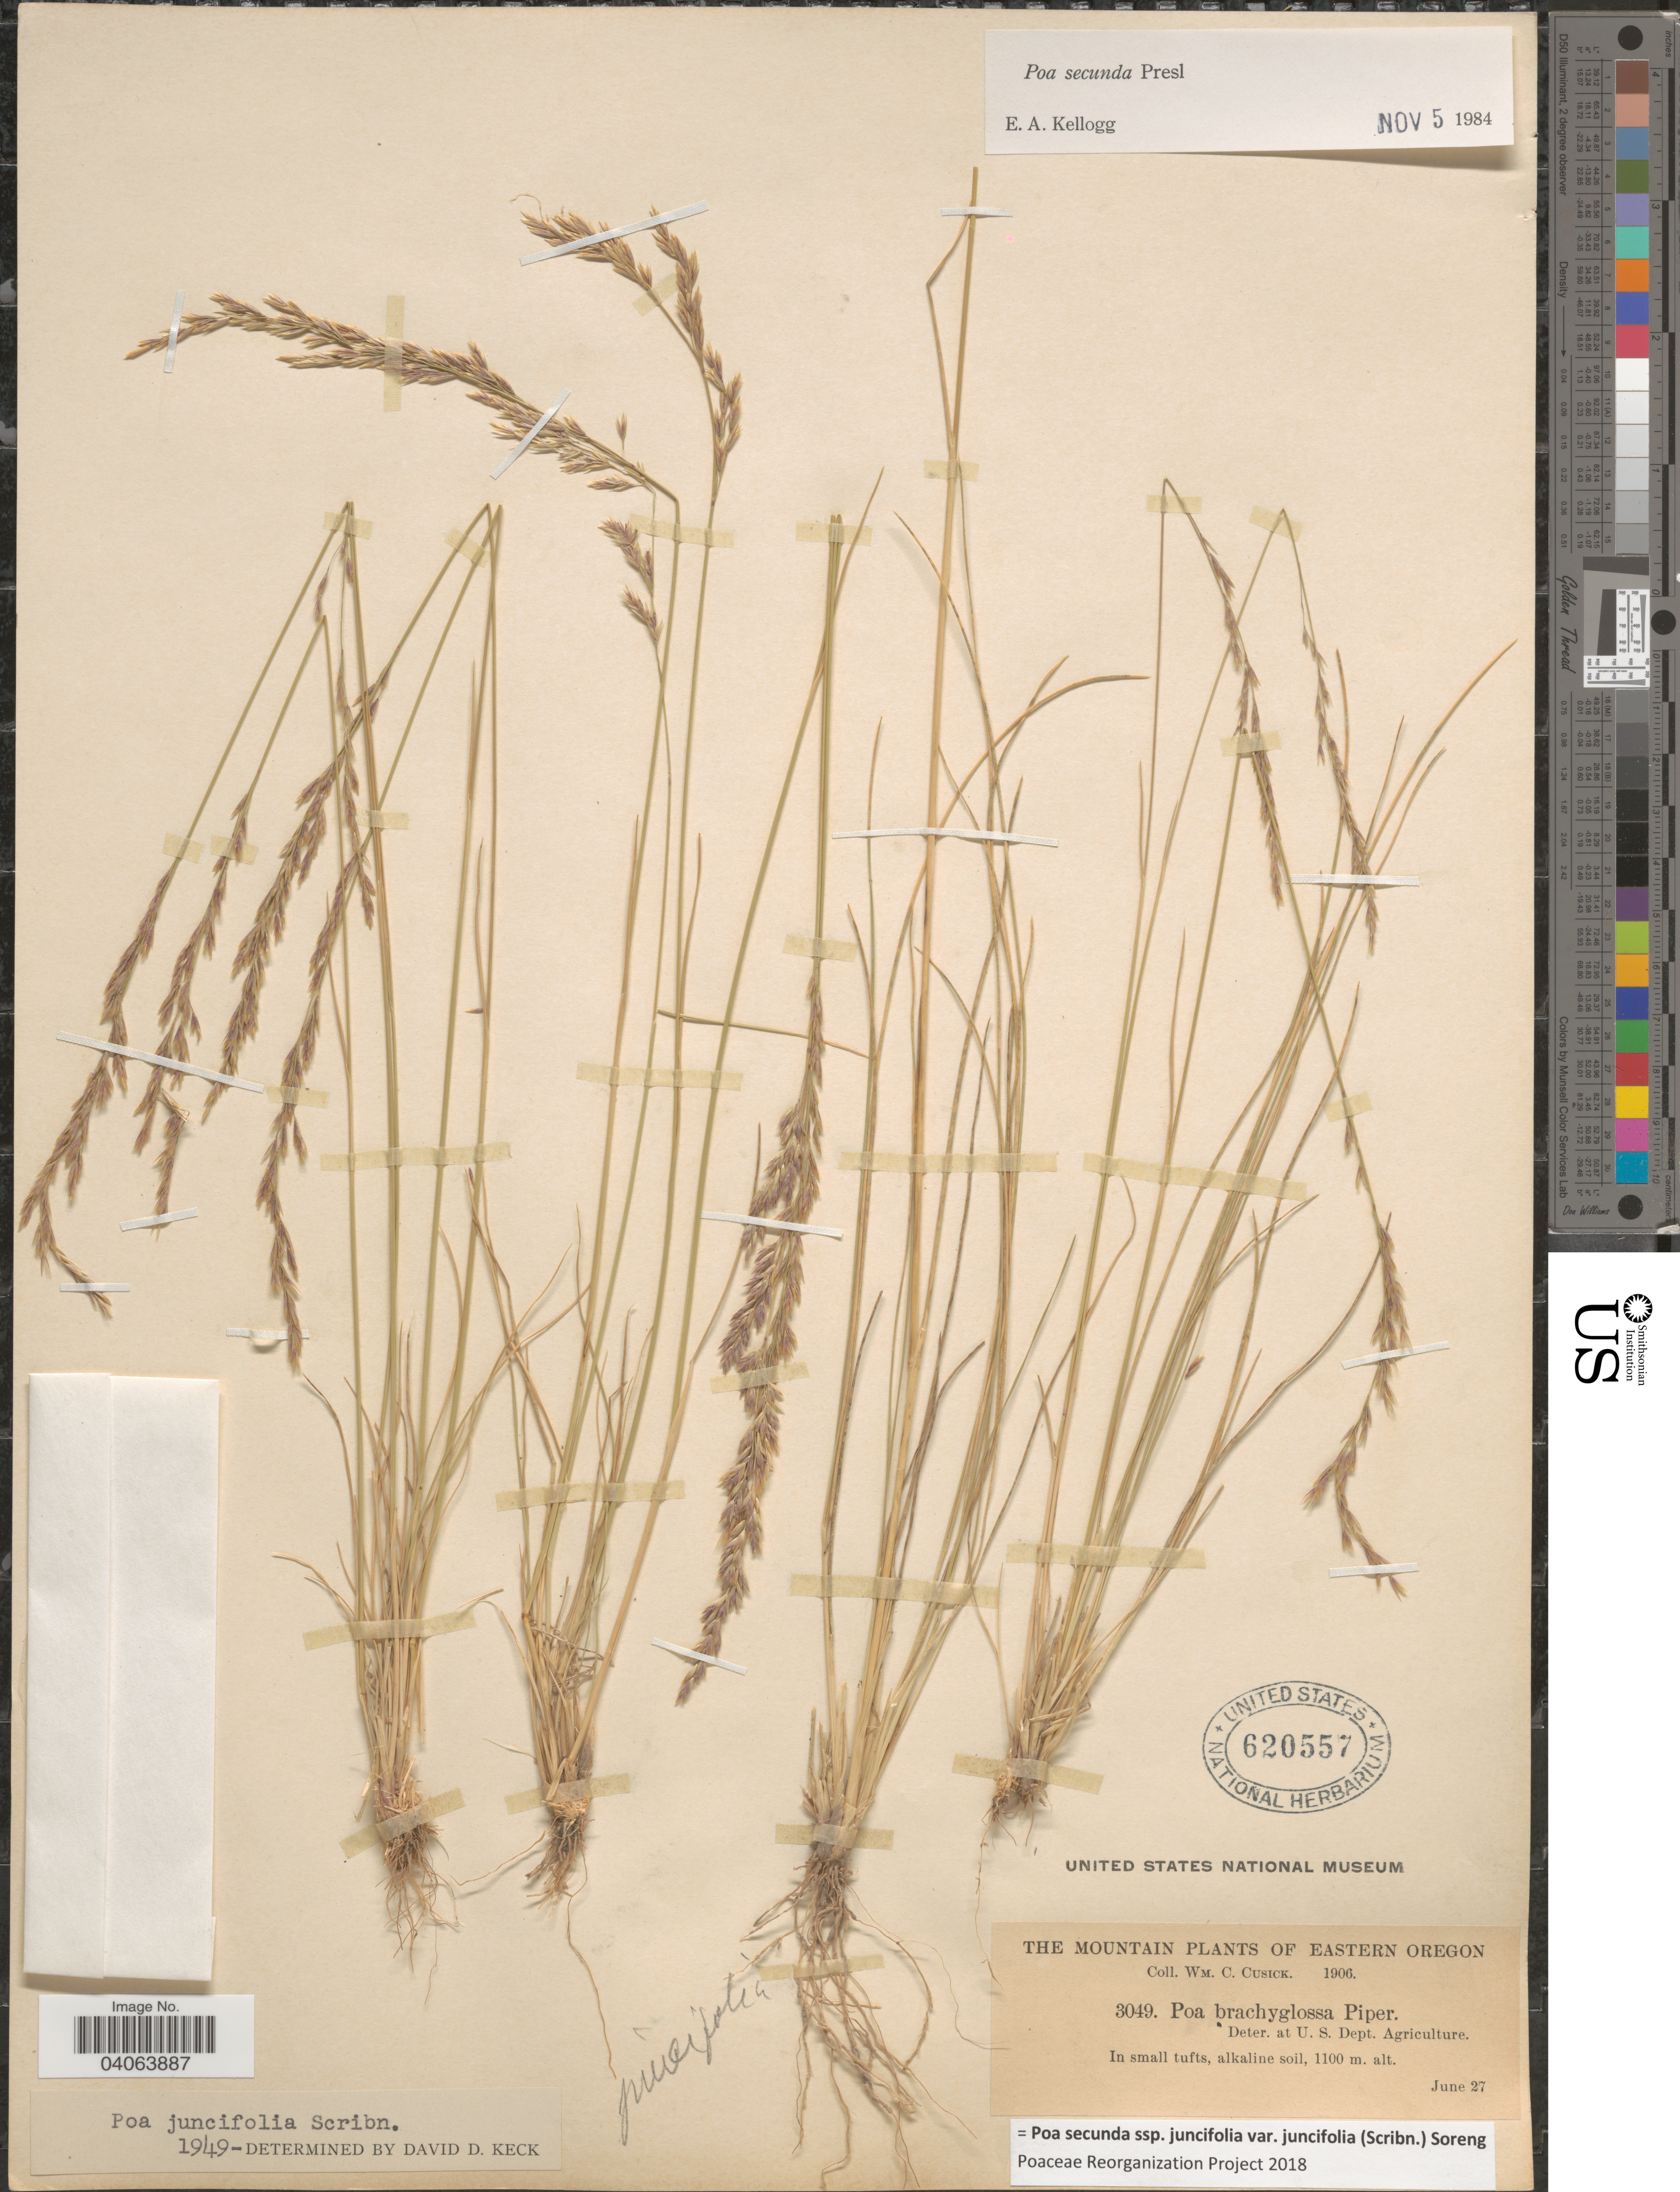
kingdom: Plantae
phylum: Tracheophyta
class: Liliopsida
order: Poales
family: Poaceae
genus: Poa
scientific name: Poa secunda subsp. juncifolia var. juncifolia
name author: (Scribn.) Soreng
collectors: W. C. Cusick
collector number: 3049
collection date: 1906-06-27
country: United States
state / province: Oregon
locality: Eastern Oregon.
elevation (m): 1100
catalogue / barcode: US 620557